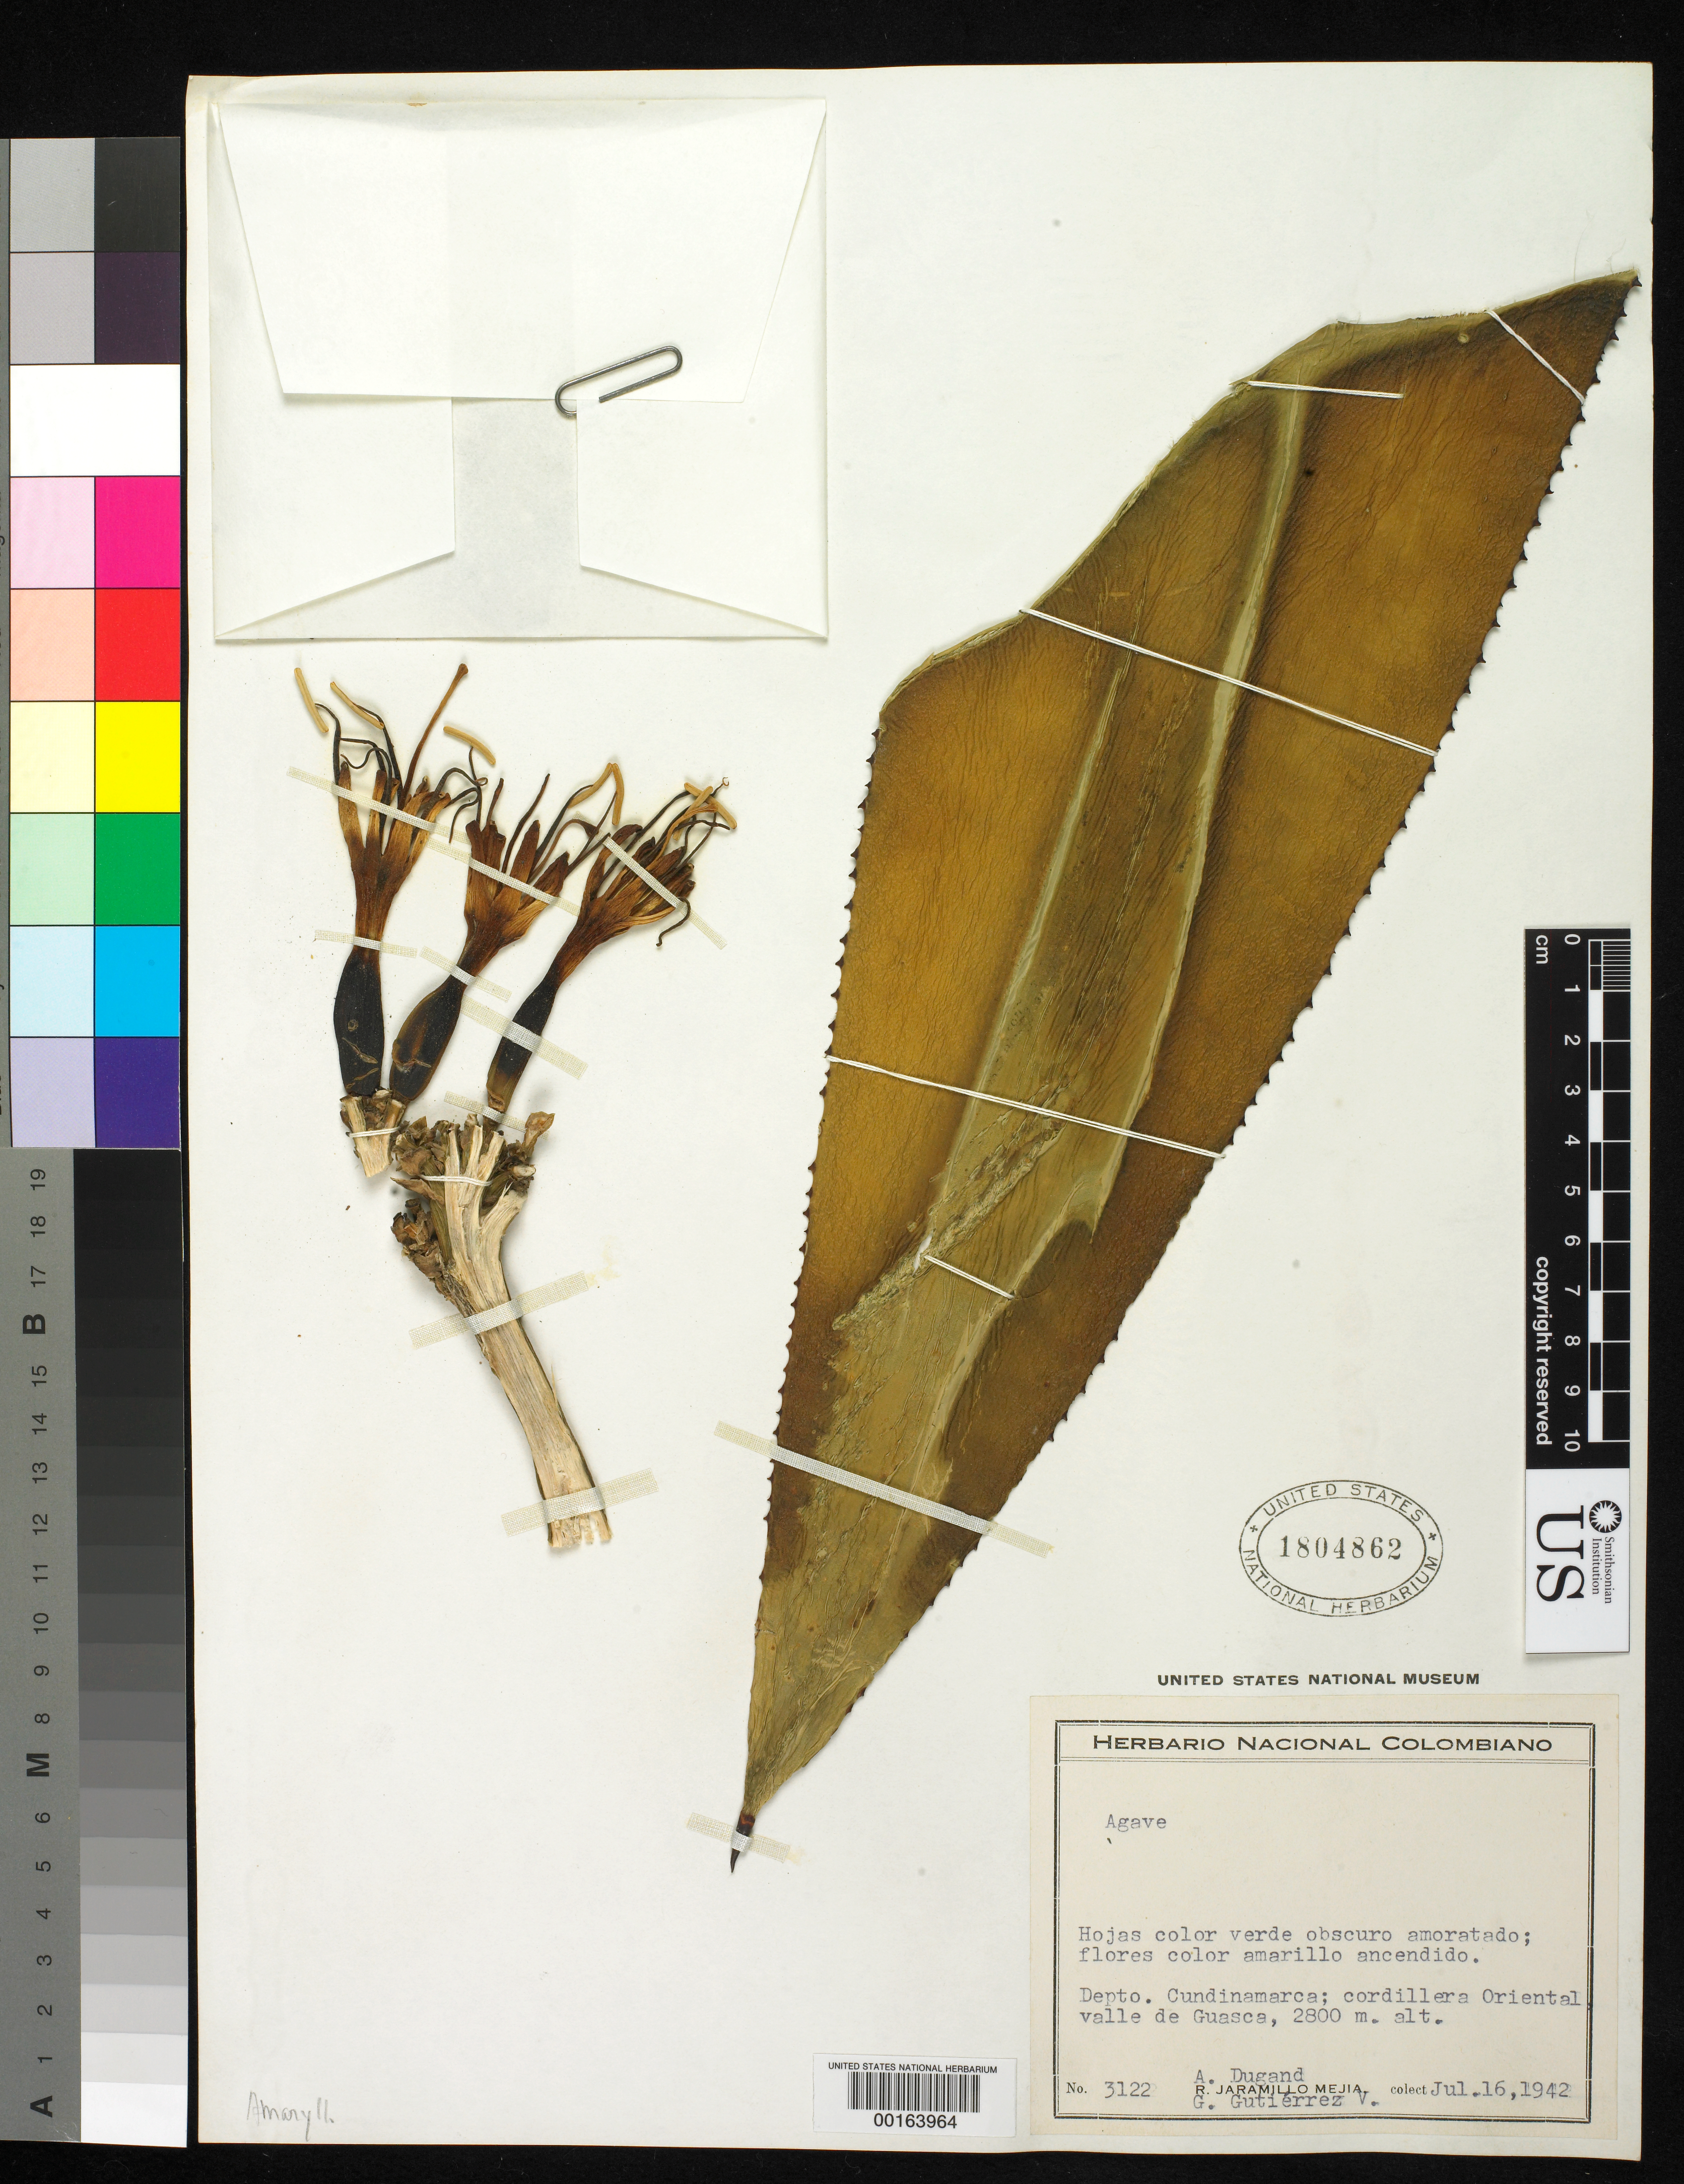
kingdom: Plantae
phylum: Tracheophyta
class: Liliopsida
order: Asparagales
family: Asparagaceae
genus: Agave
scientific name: Agave sp.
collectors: A. Dugand G.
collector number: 3122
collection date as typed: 16 Jul 1942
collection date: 1942-07-16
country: Colombia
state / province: Cundinamarca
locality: Cordillera Oriental, Valle de Guasca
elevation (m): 2800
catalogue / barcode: US 1804862